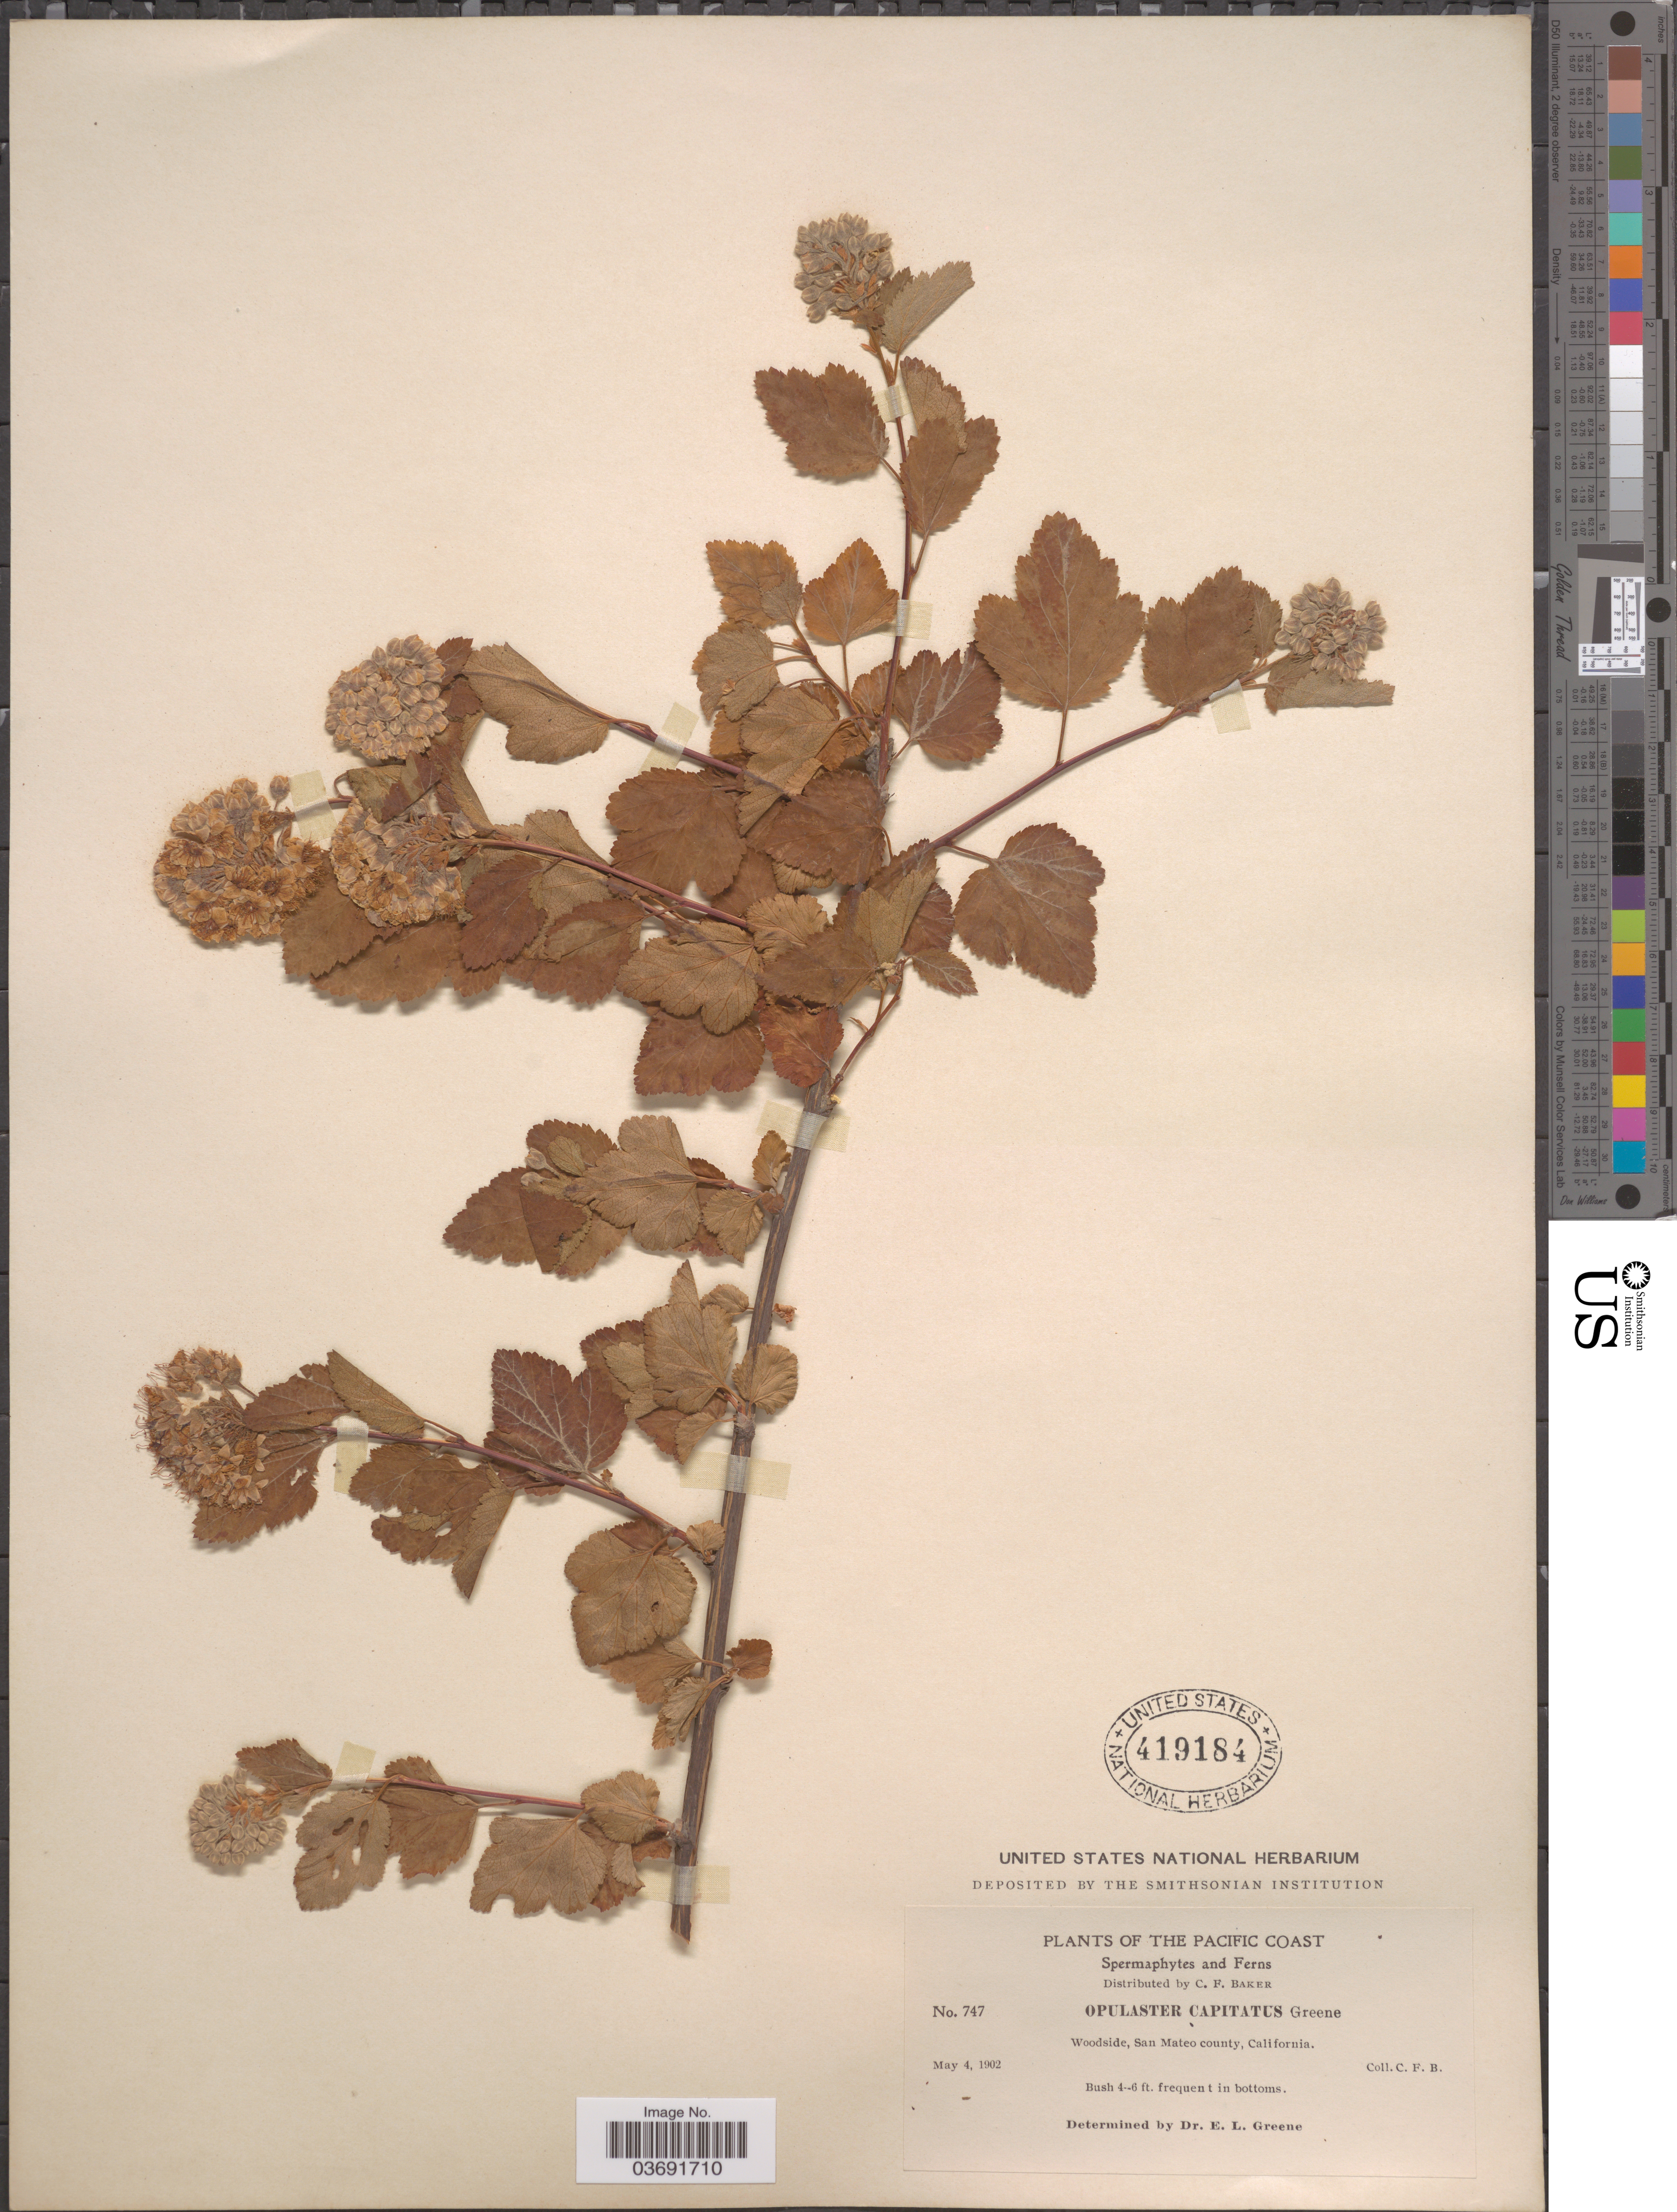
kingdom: Plantae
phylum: Tracheophyta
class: Magnoliopsida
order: Rosales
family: Rosaceae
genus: Physocarpus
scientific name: Physocarpus capitatus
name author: (Pursh) Kuntze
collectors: C. F. Baker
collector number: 747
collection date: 1902-05-04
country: United States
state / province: California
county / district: San Mateo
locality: The Pacific Coast. Woodside, San Mateo county.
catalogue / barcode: US 419184